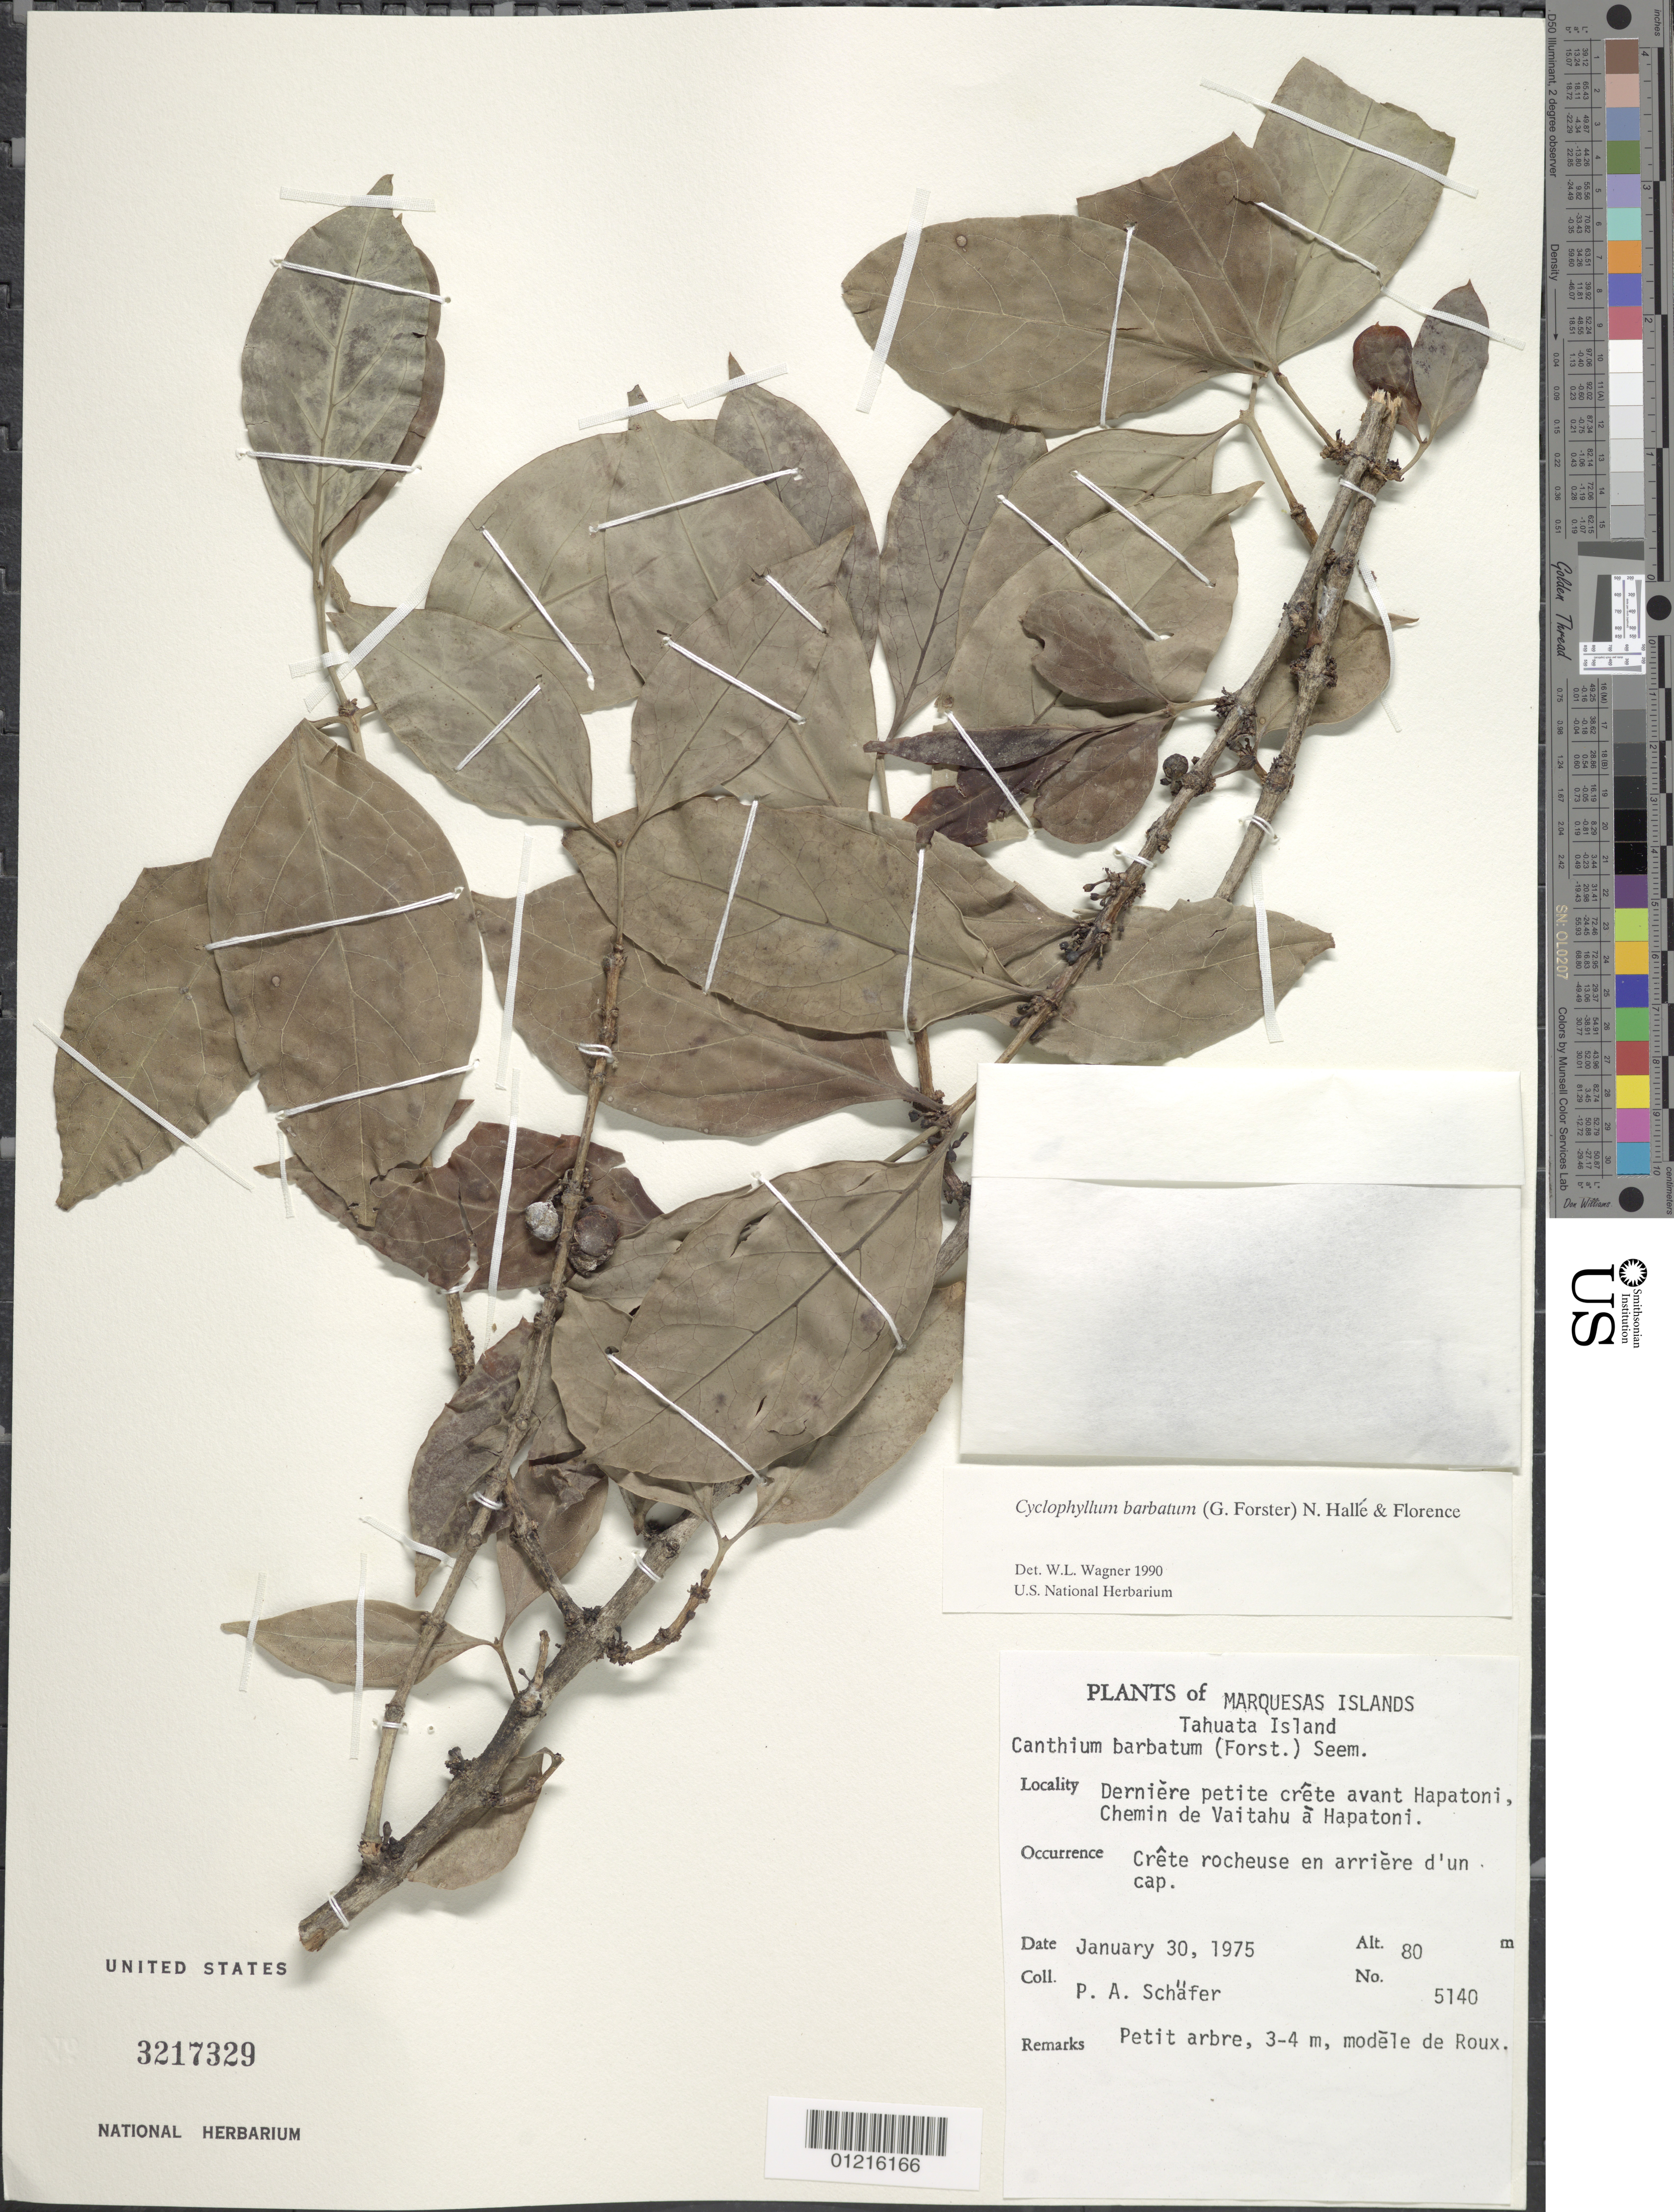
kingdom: Plantae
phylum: Tracheophyta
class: Magnoliopsida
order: Gentianales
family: Rubiaceae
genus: Cyclophyllum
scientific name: Cyclophyllum barbatum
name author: (G. Forst.) N. Hallé & J. Florence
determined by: Wagner, W. L., (BOT), Smithsonian Institution - National Museum of Natural History (UNITED STATES)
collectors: P. A. Schäfer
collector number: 5140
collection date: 1975-01-30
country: French Polynesia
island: Tahuata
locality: Dernière petite crête avant Hapatoni, chemin de Vaitahu à Hapatoni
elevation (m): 80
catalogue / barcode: US 3217329